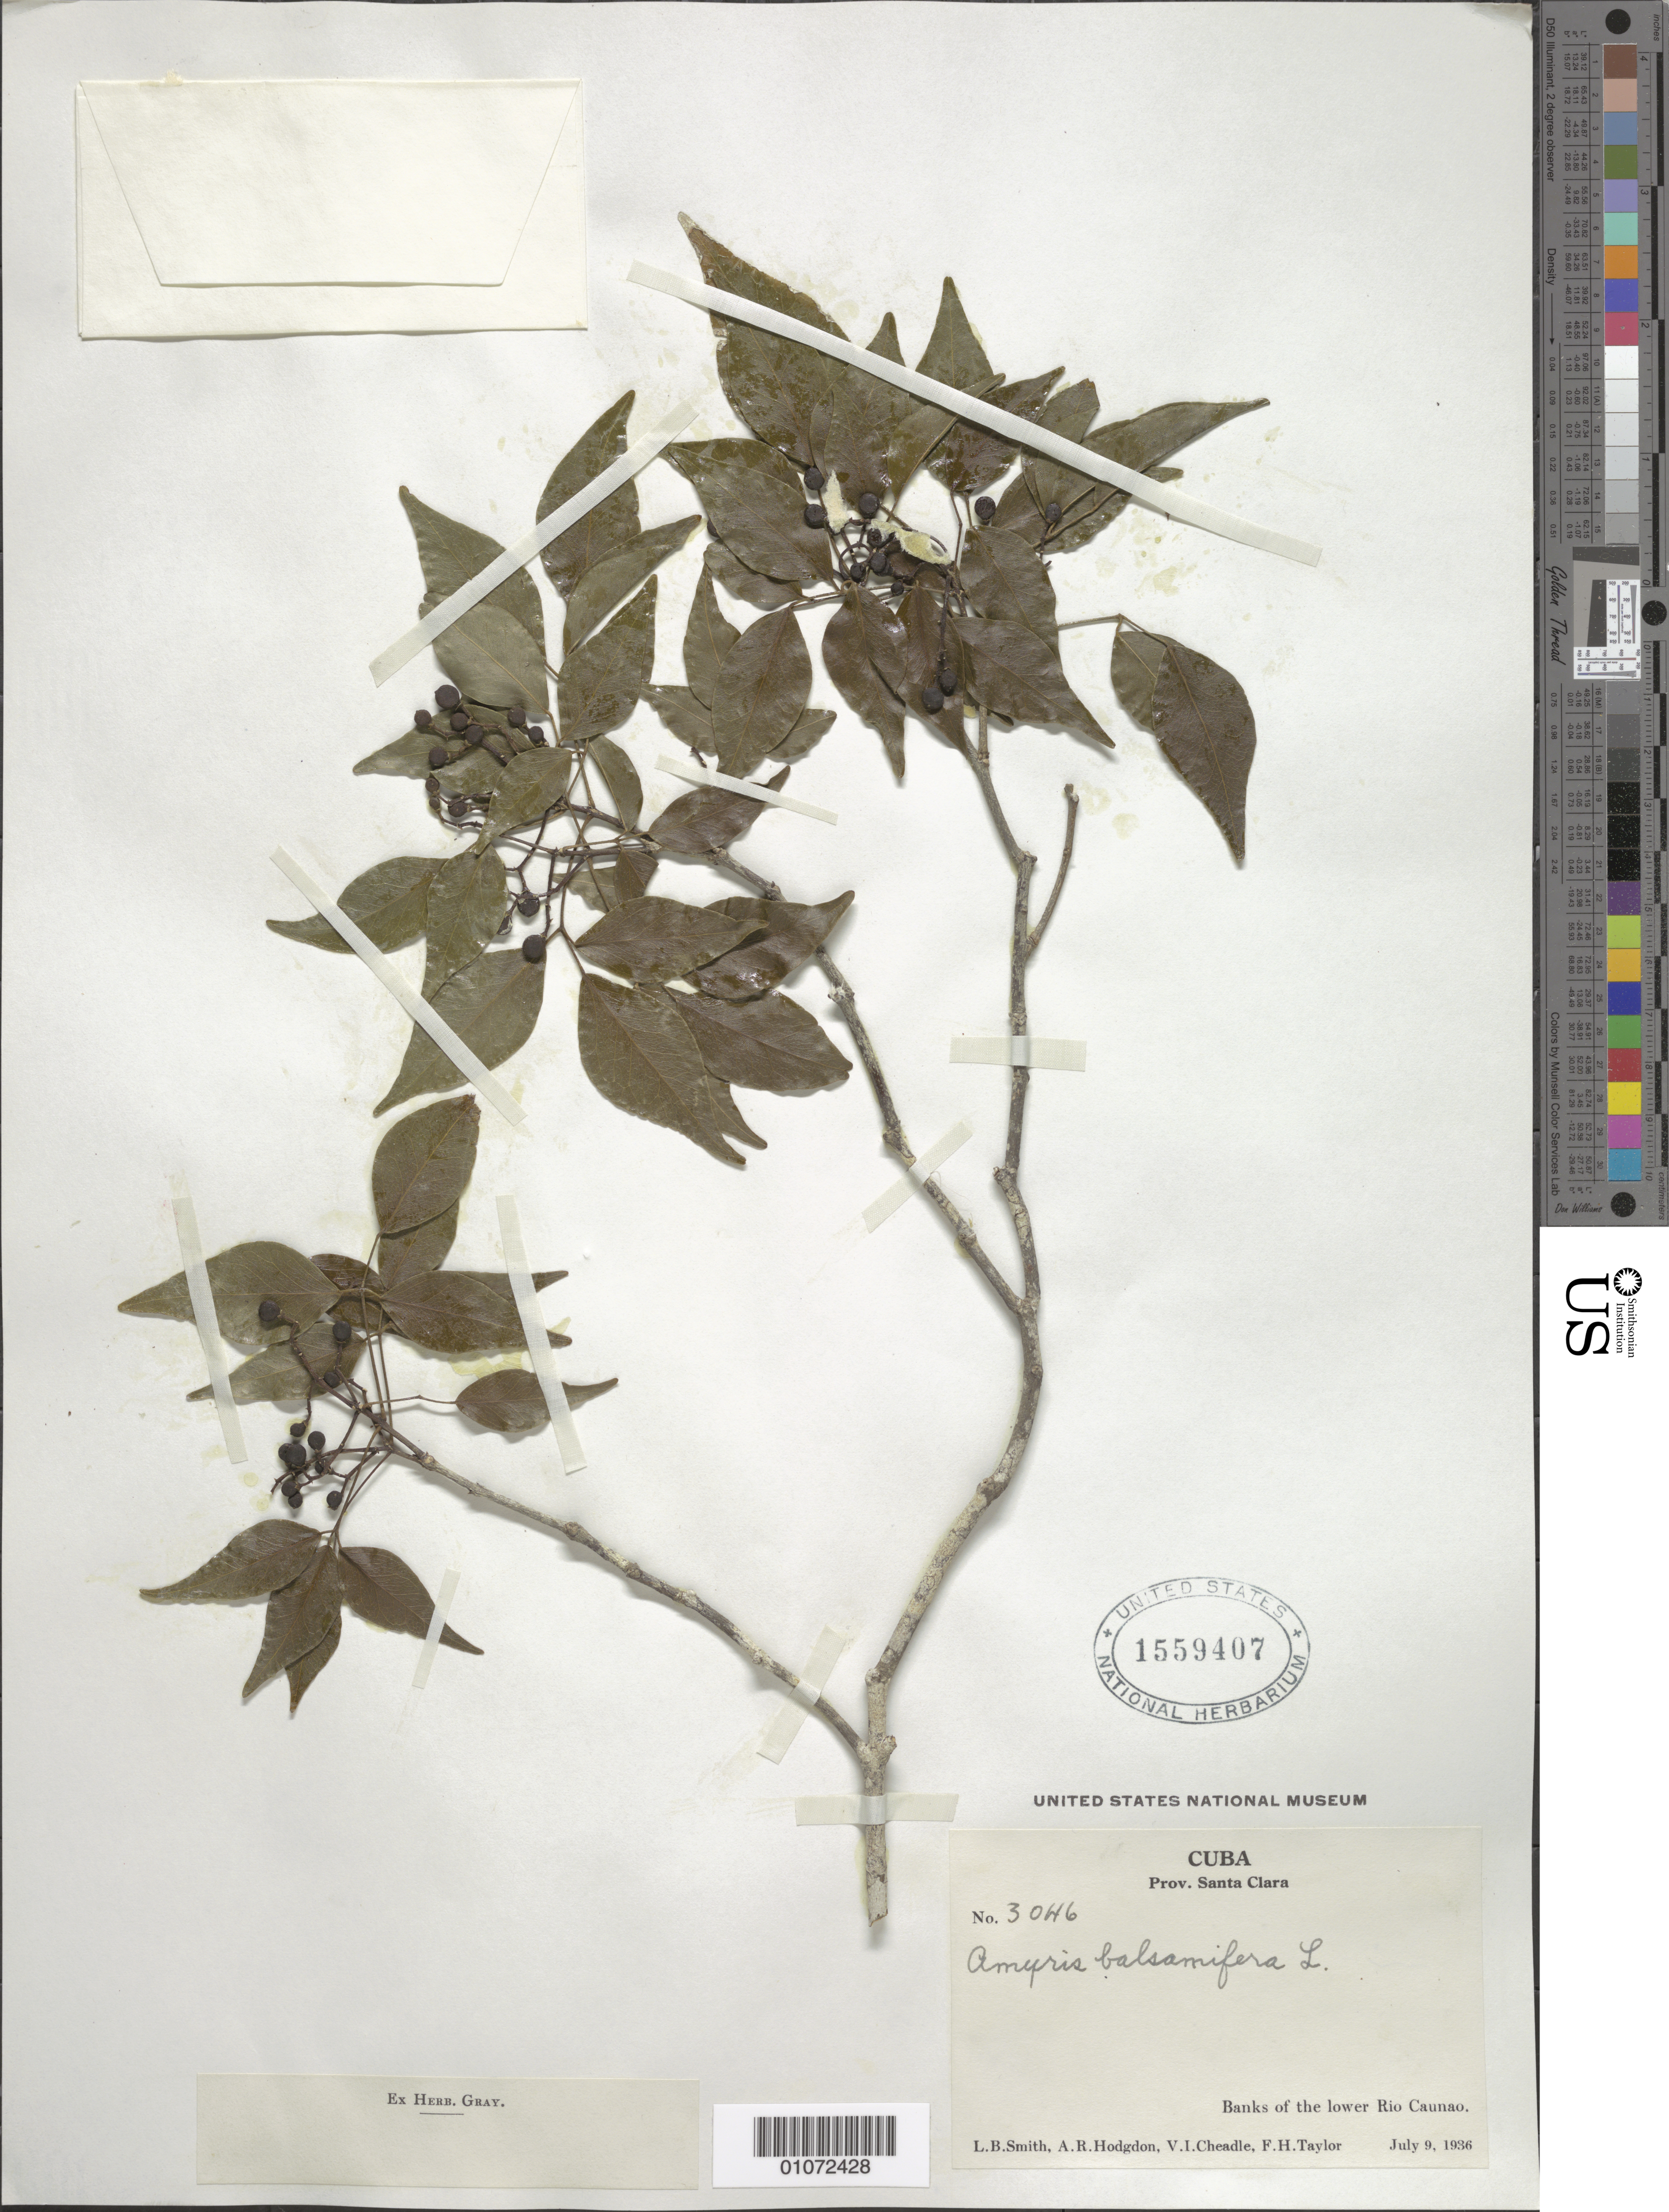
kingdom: Plantae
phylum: Tracheophyta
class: Magnoliopsida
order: Sapindales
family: Rutaceae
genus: Amyris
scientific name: Amyris balsamifera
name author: L.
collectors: L. Smith, A. R. Hodgdon, V. I. Cheadle & F. H. Taylor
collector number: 3046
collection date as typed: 09 Jul 1936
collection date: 1936-07-09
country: Cuba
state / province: Cienfuegos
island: Cuba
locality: Banks of the lower Rio Caunao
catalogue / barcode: US 1559407